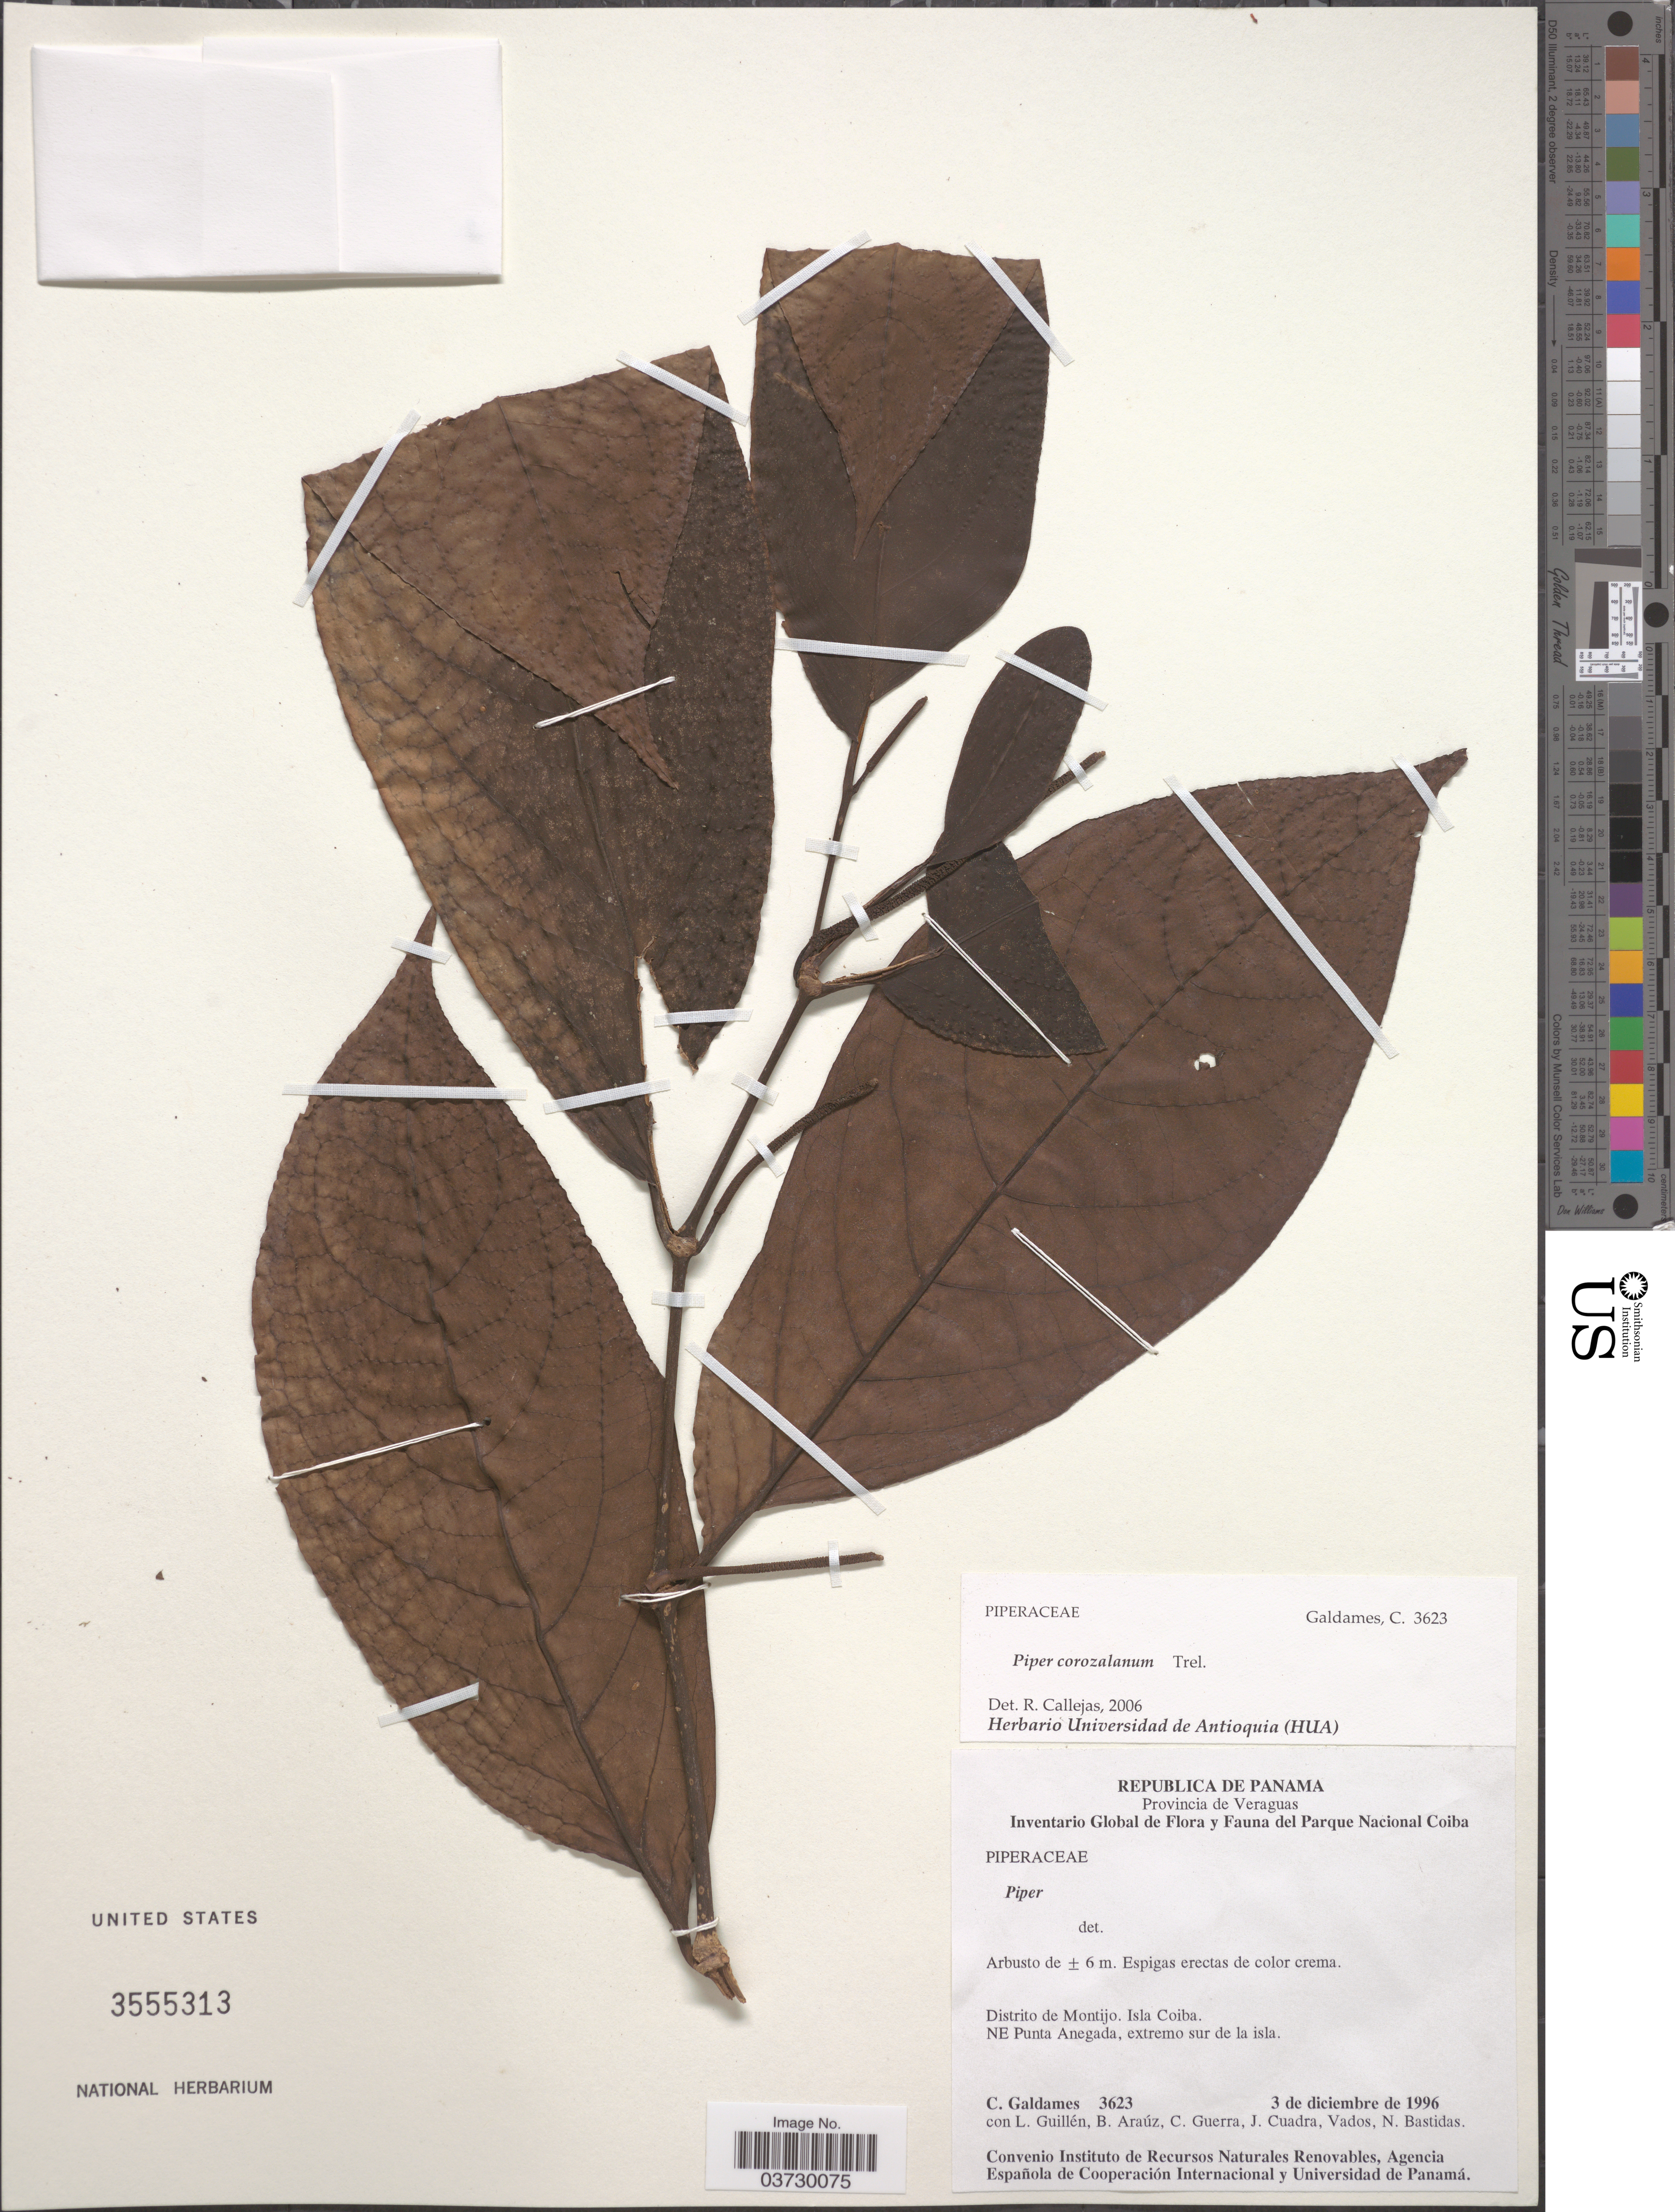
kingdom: Plantae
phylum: Tracheophyta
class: Magnoliopsida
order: Piperales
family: Piperaceae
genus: Piper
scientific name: Piper corozalanum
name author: Trel.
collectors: C. Galdames, L. Guillén, B. Araúz, C. Guerra & et al.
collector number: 3623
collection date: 1996-12-03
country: Panama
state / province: Veraguas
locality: Distrito de Montijo. Isla Coiba. NE Punta Anegada, extremo sur de la isla.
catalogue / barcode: US 3555313